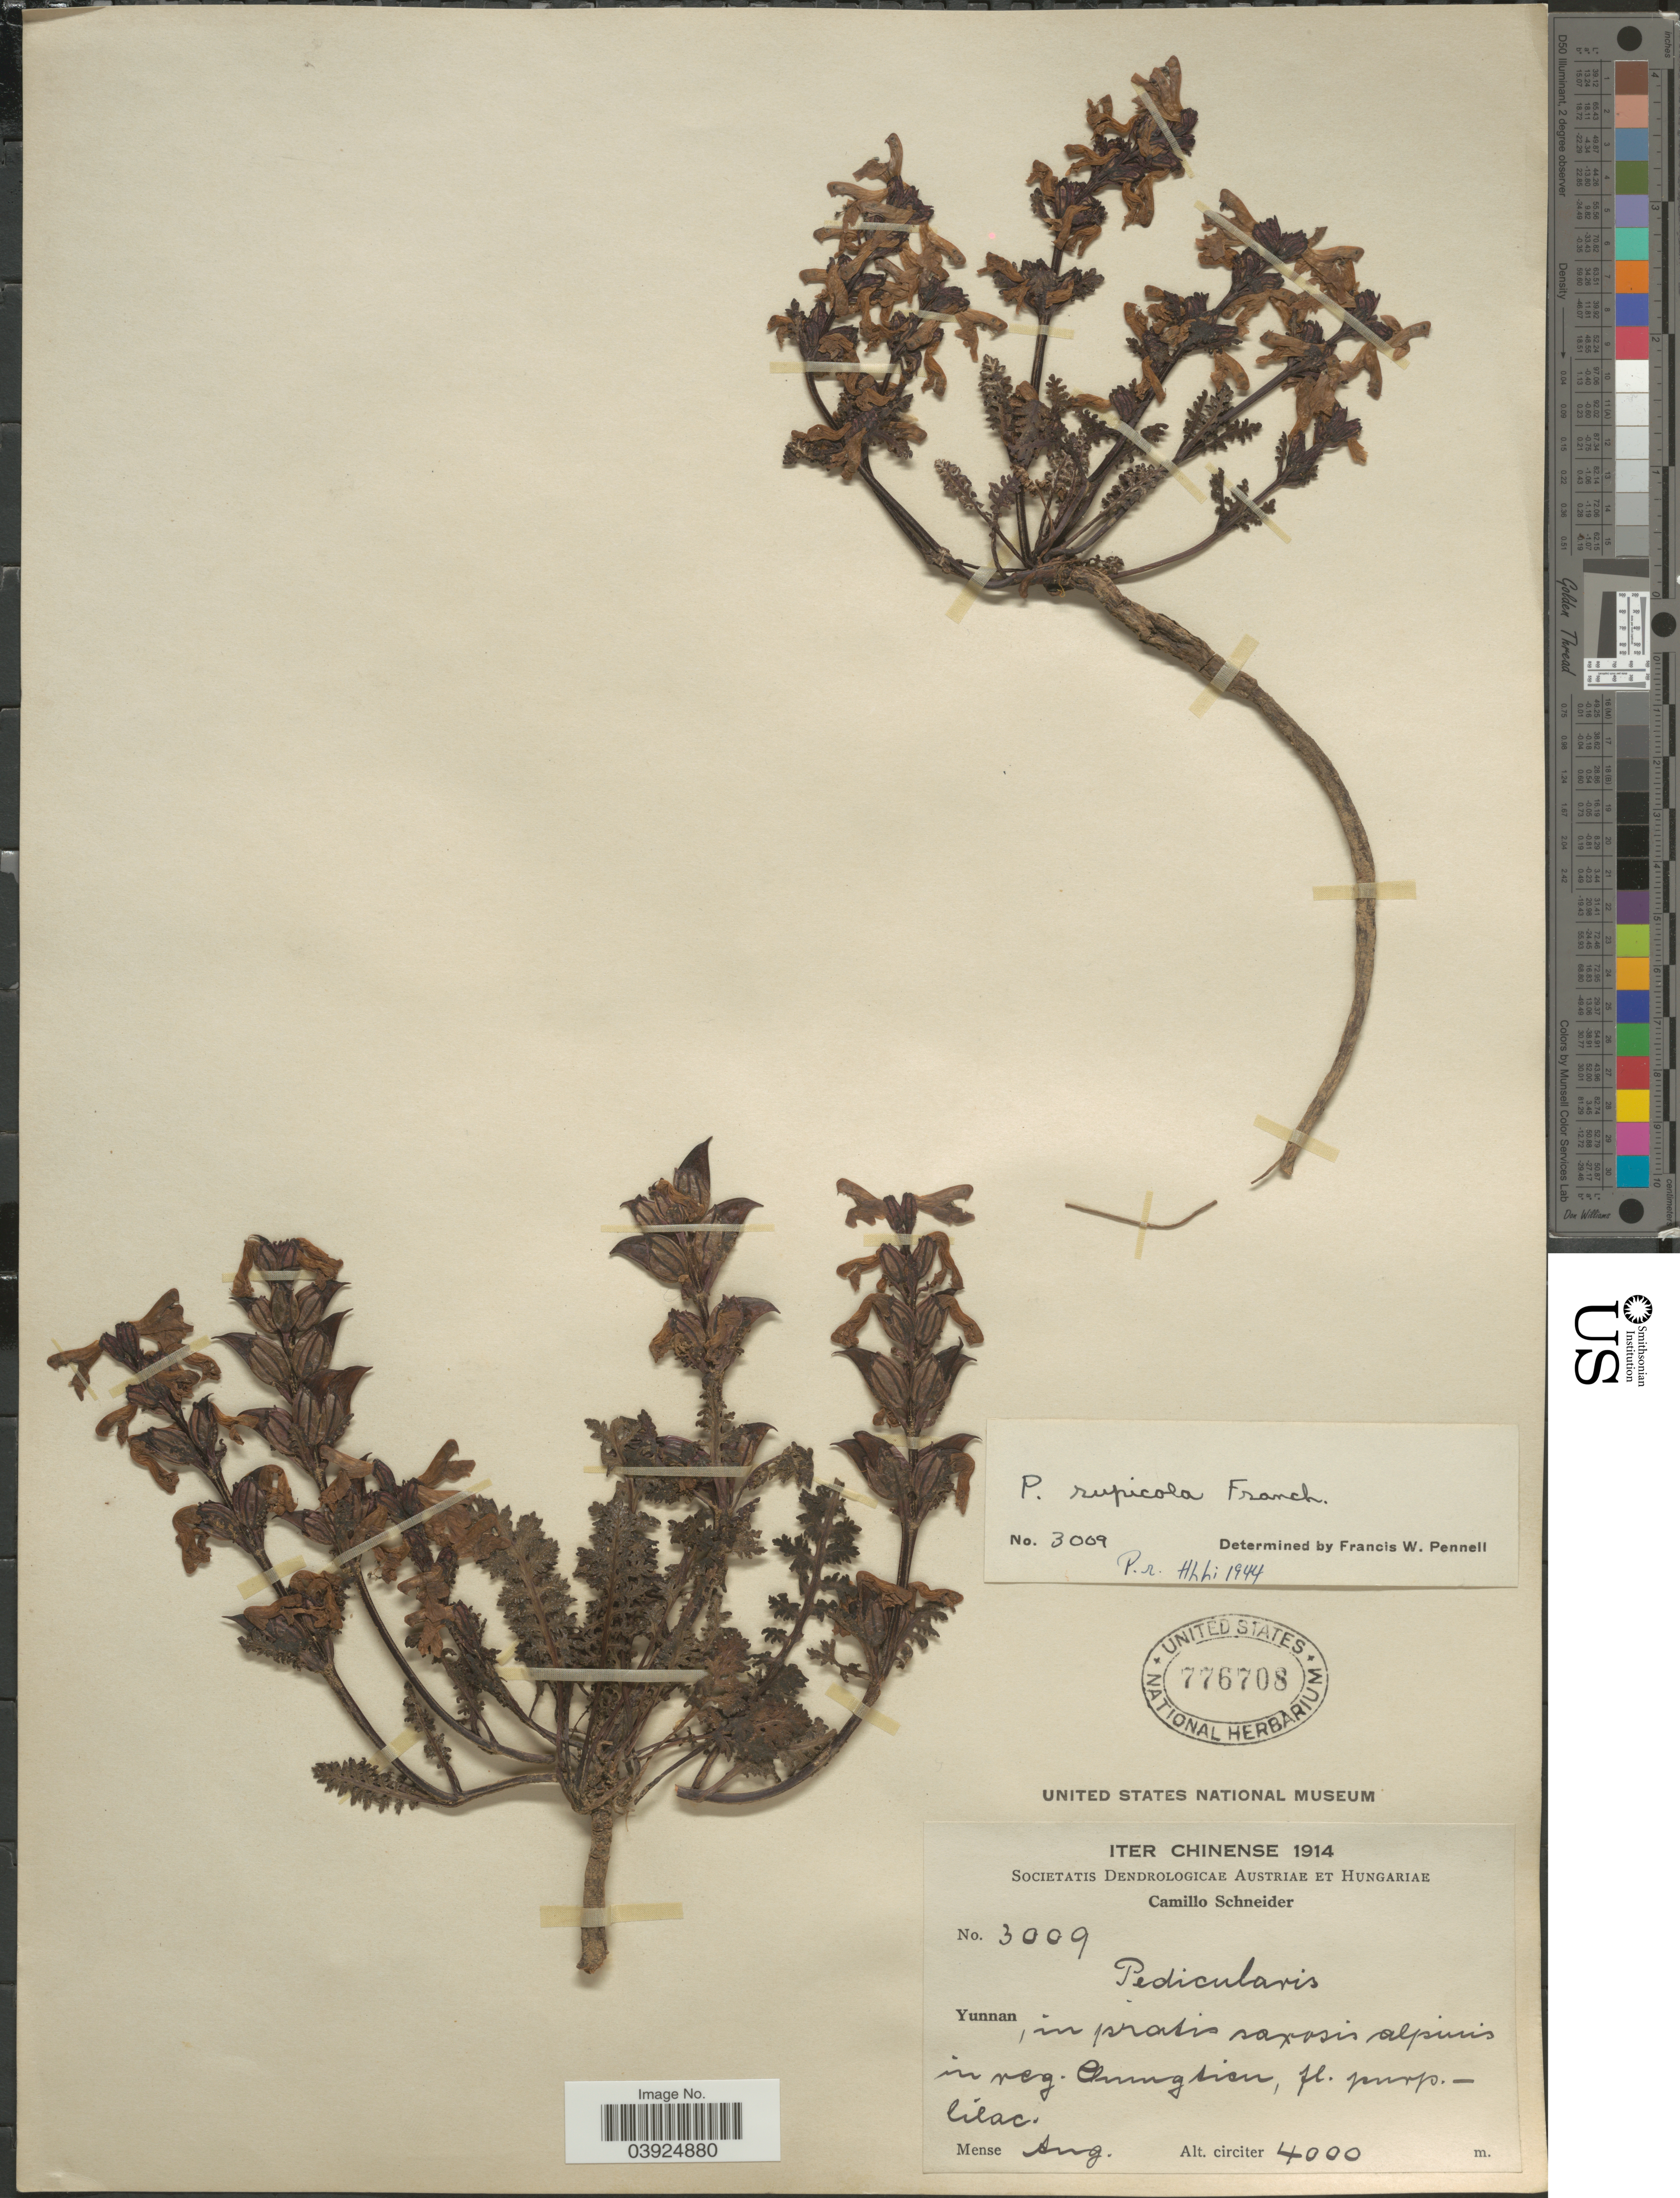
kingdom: Plantae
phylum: Tracheophyta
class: Magnoliopsida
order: Lamiales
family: Orobanchaceae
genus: Pedicularis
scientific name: Pedicularis rupicola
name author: Franch. ex Maxim.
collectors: C. K. Schneider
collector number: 3009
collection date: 1914-08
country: China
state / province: Yunnan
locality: In pratis saxosis alpinis in veg. Chungtien.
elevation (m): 4000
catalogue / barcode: US 776708